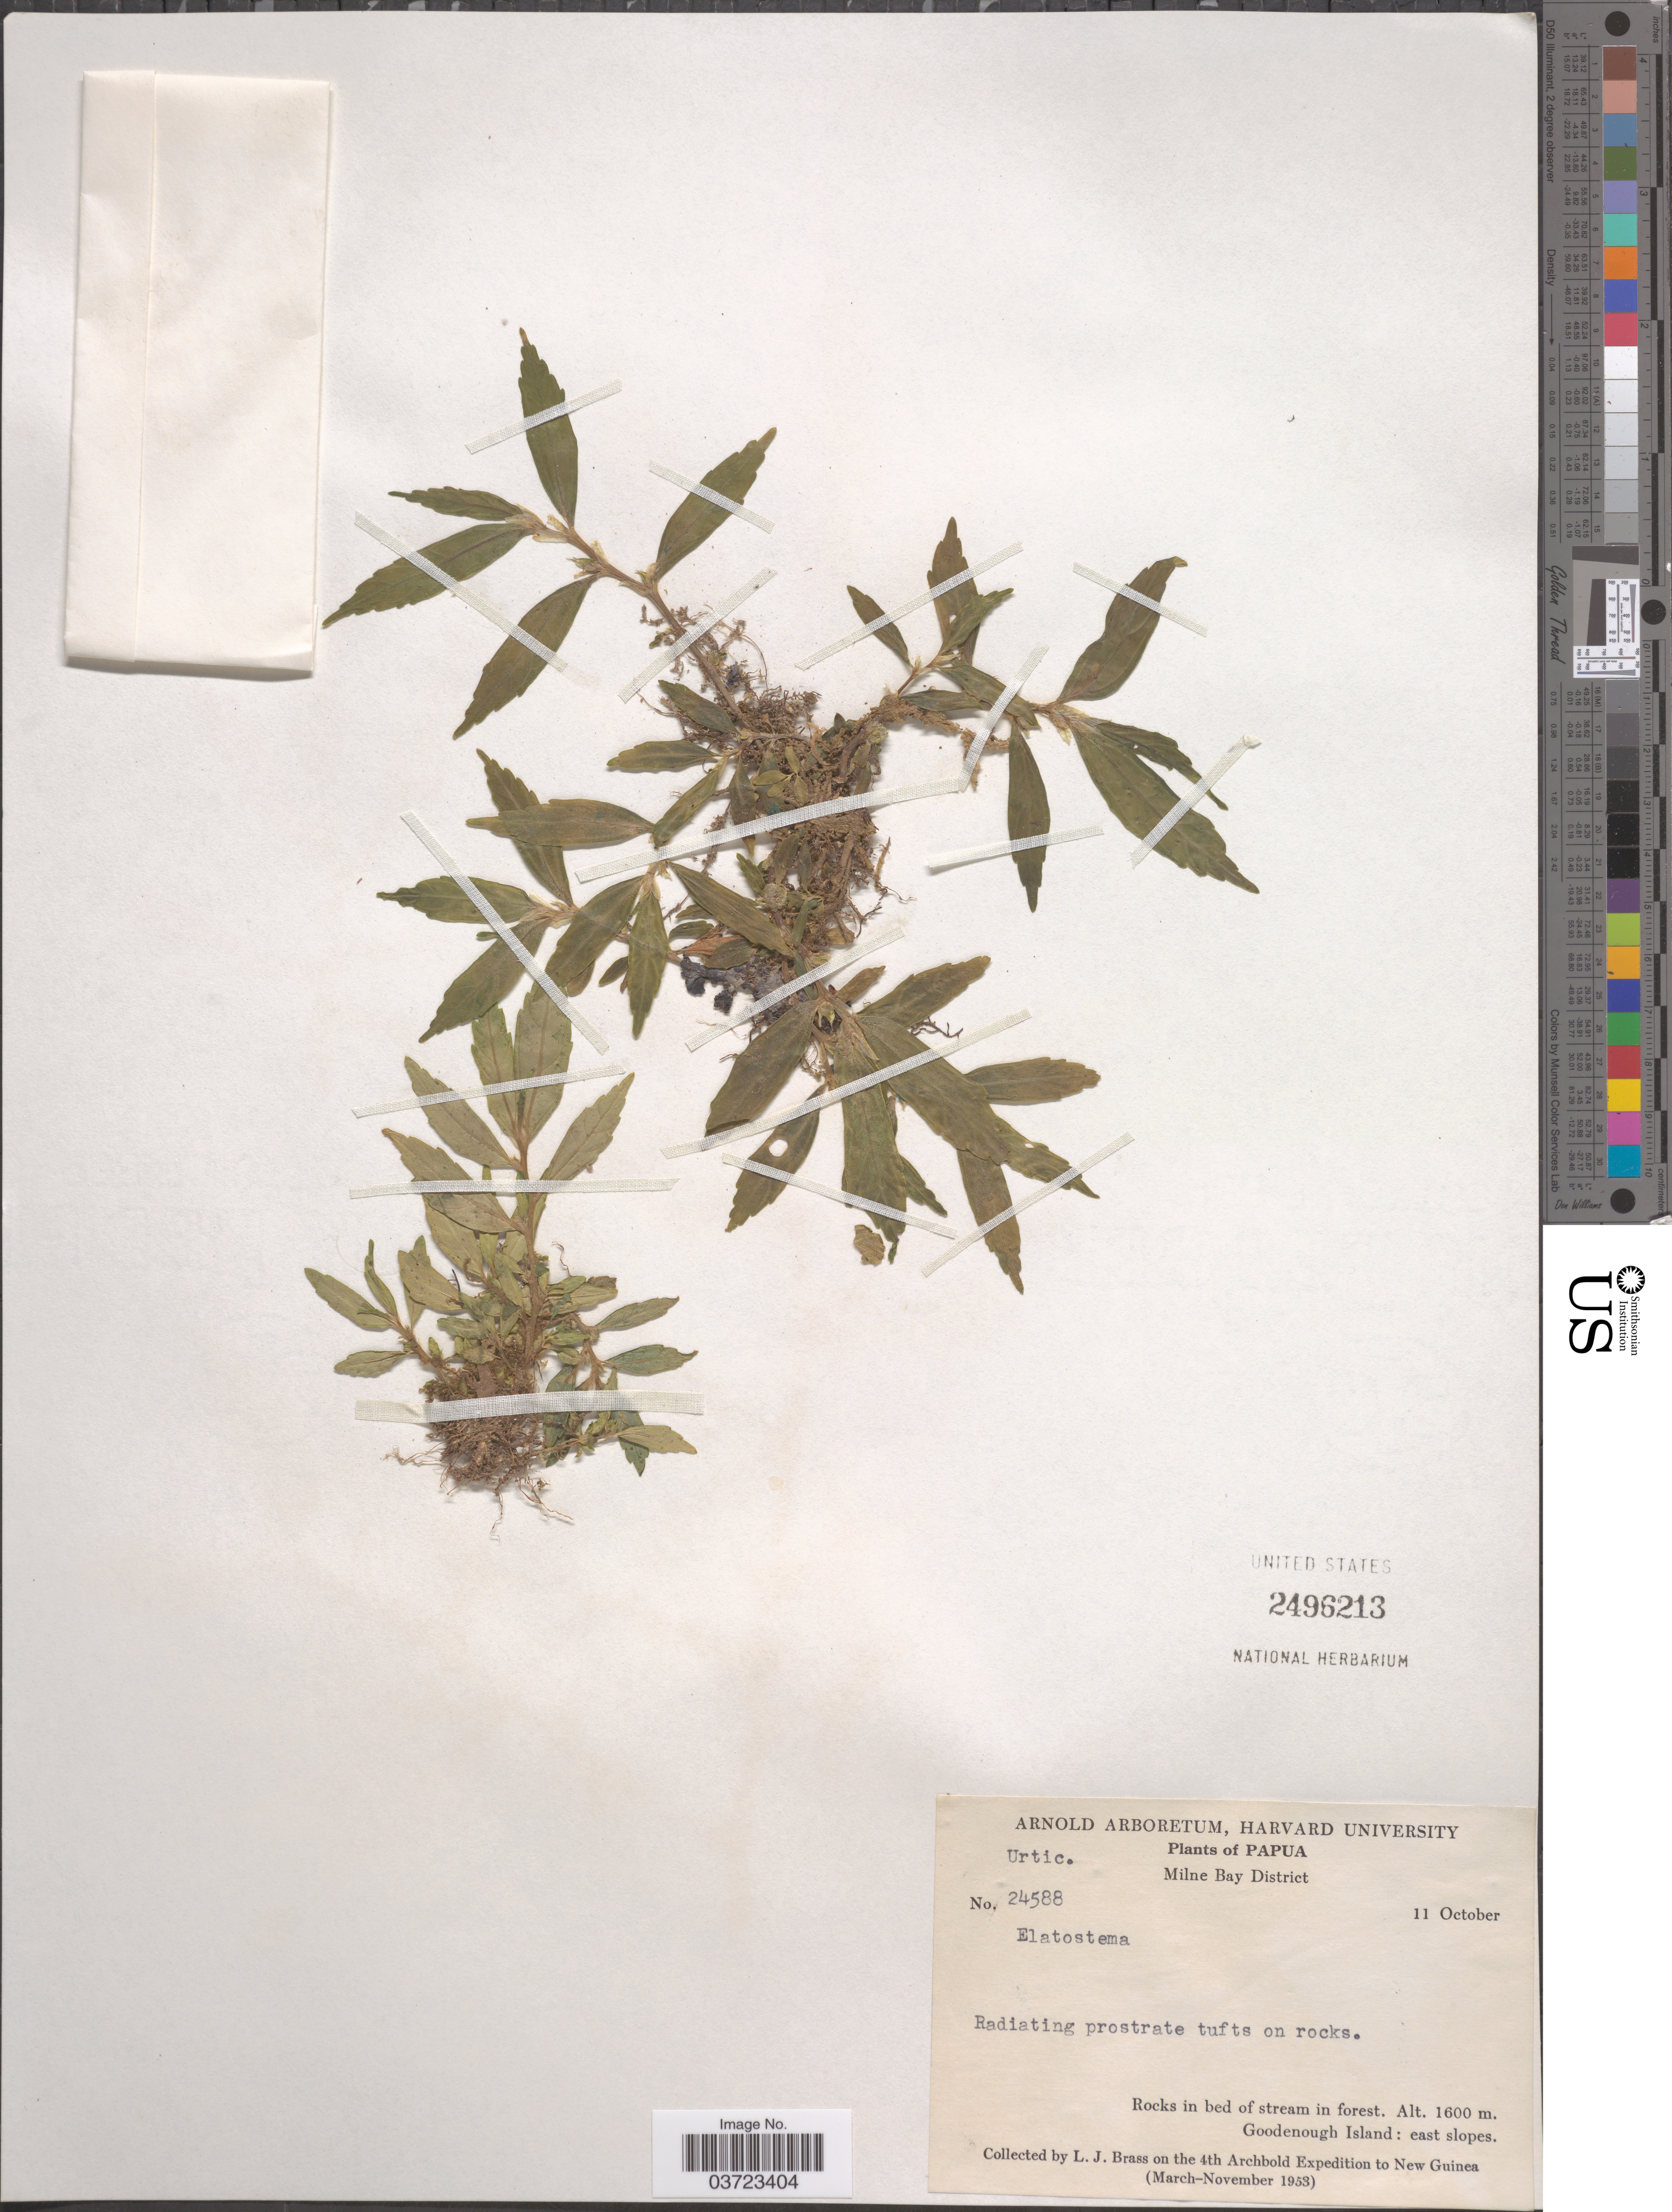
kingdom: Plantae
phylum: Tracheophyta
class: Magnoliopsida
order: Rosales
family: Urticaceae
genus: Elatostema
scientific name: Elatostema sp.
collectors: L. J. Brass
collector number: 24588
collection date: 1953-10-11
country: Papua New Guinea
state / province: Milne Bay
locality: Papua. Milne Bay District. Rocks in bed of stream in forest. Goodenough Island: east slopes.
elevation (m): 1600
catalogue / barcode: US 2496213